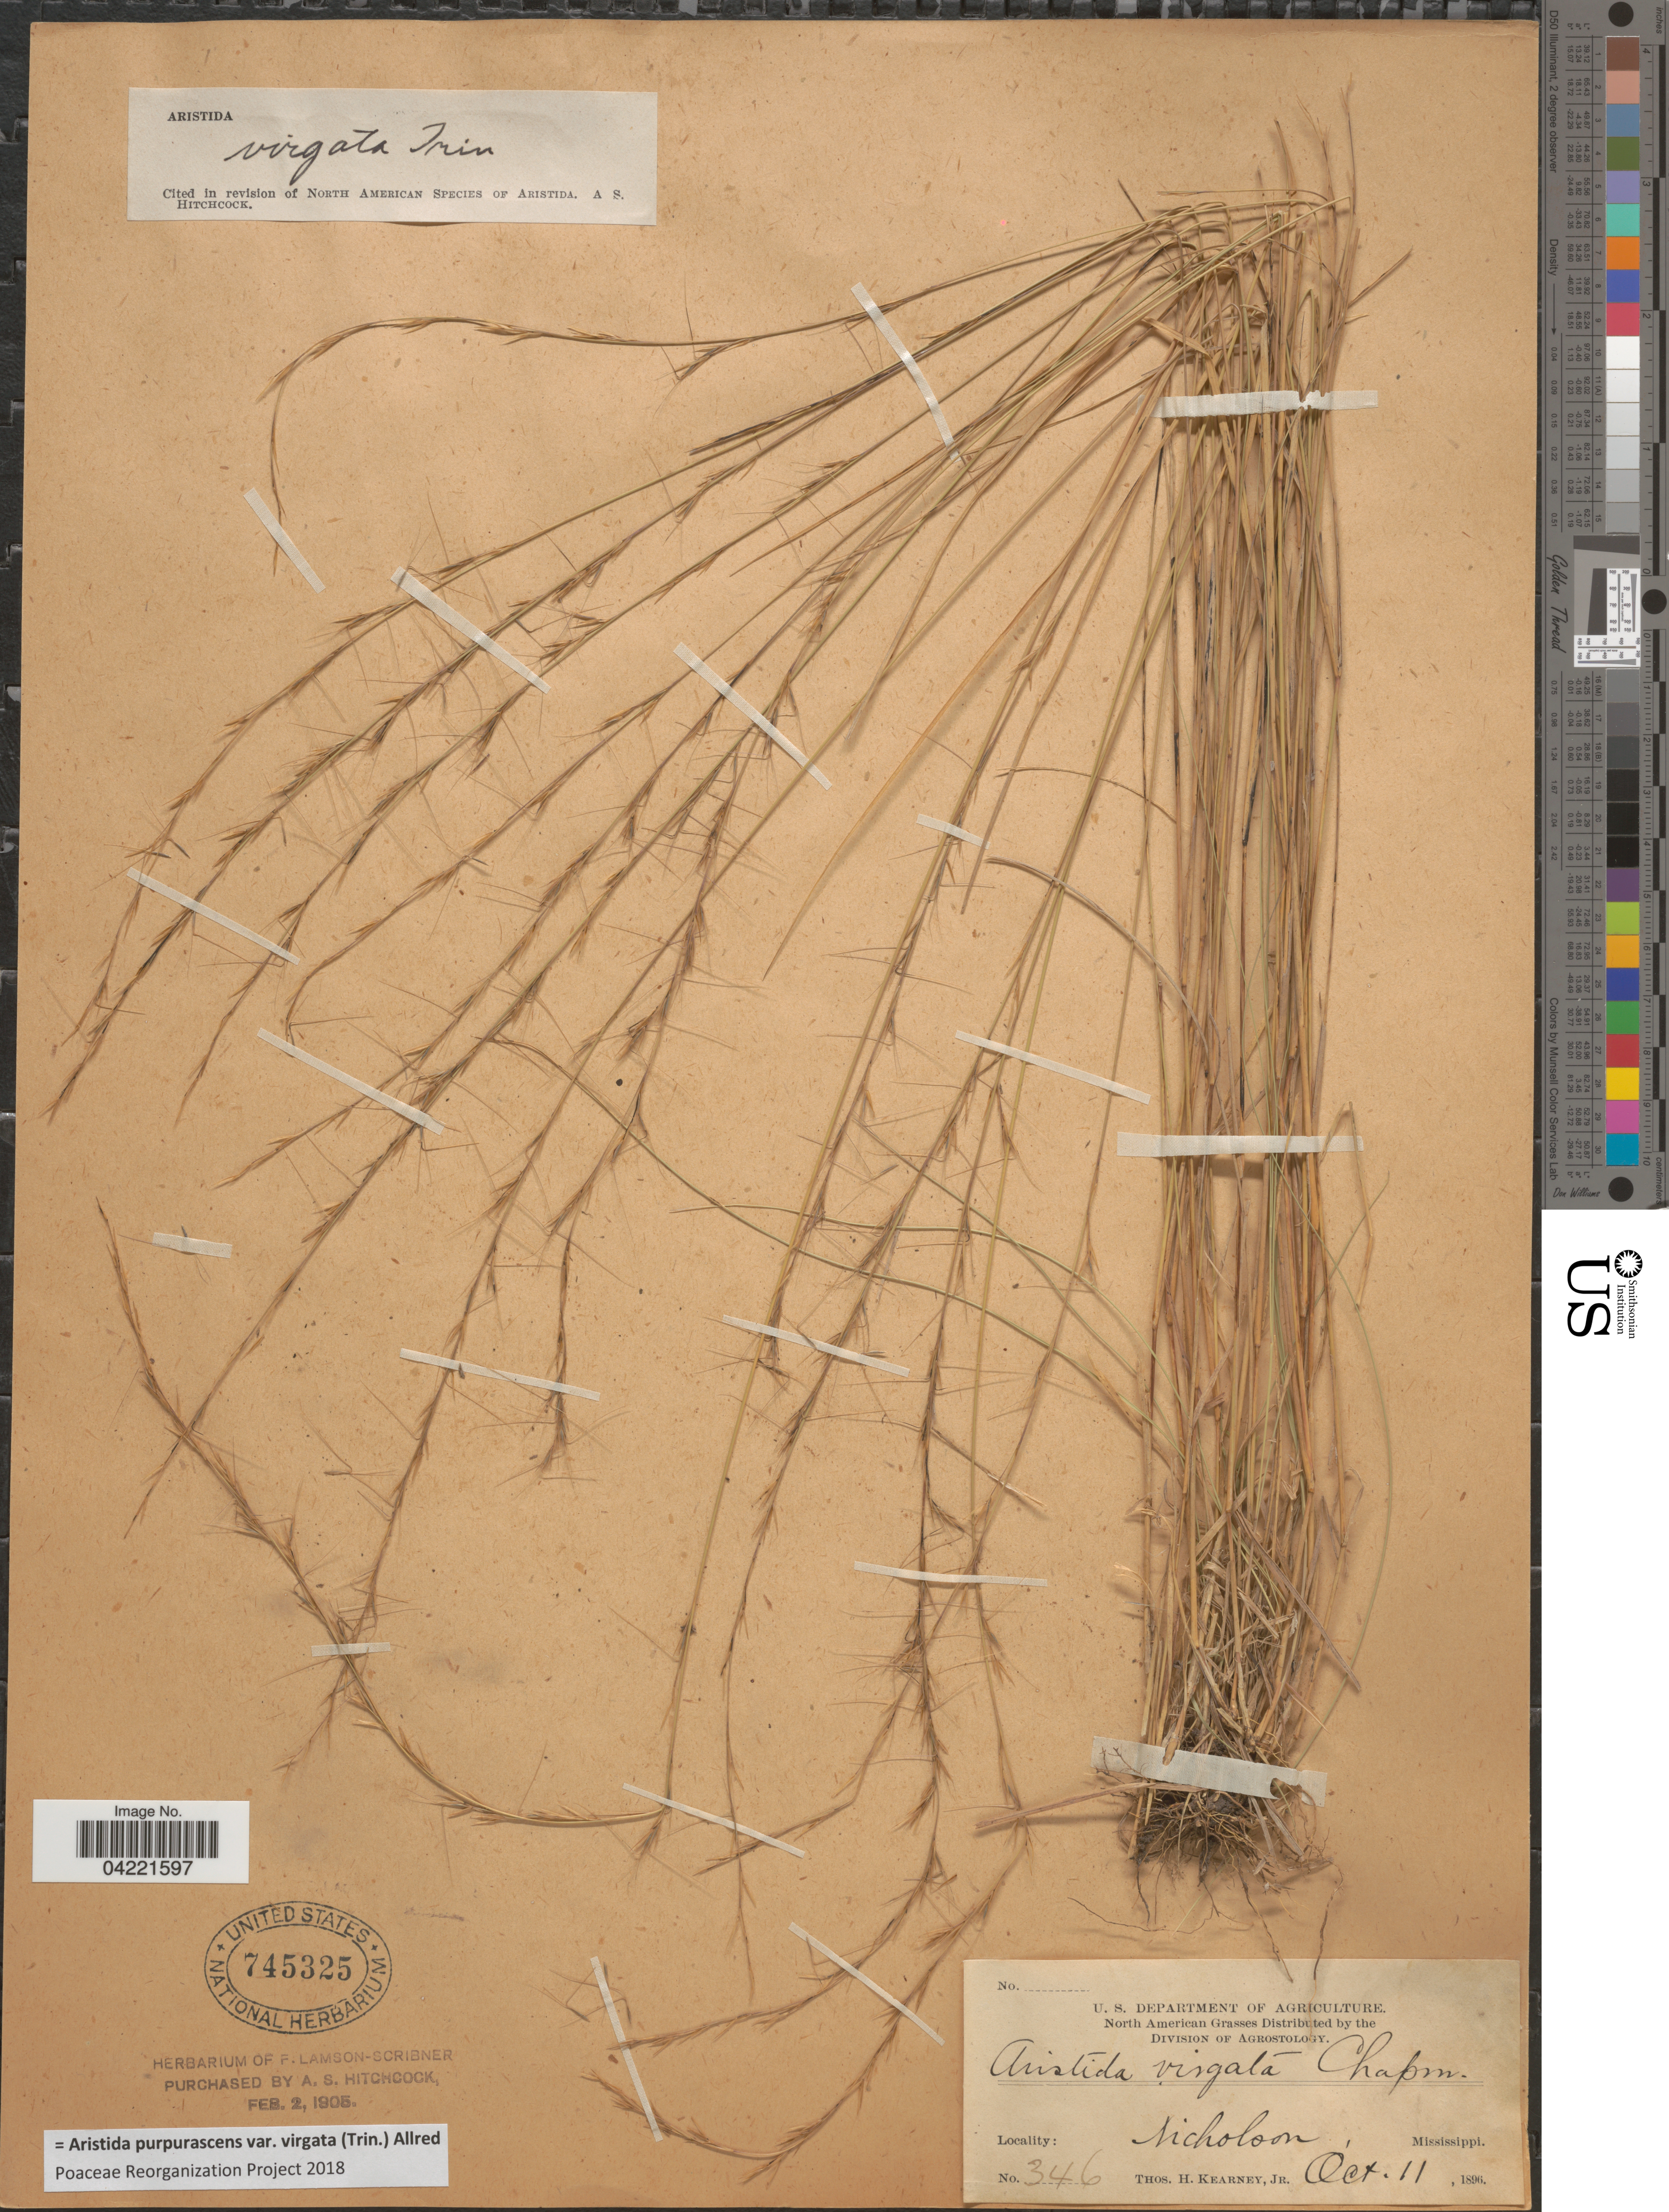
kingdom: Plantae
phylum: Tracheophyta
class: Liliopsida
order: Poales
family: Poaceae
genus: Aristida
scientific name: Aristida purpurascens var. virgata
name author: (Trin.) Allred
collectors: T. H. Kearney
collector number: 346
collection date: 1896-10-11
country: United States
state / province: Mississippi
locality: Nicholson.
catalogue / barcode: US 745325